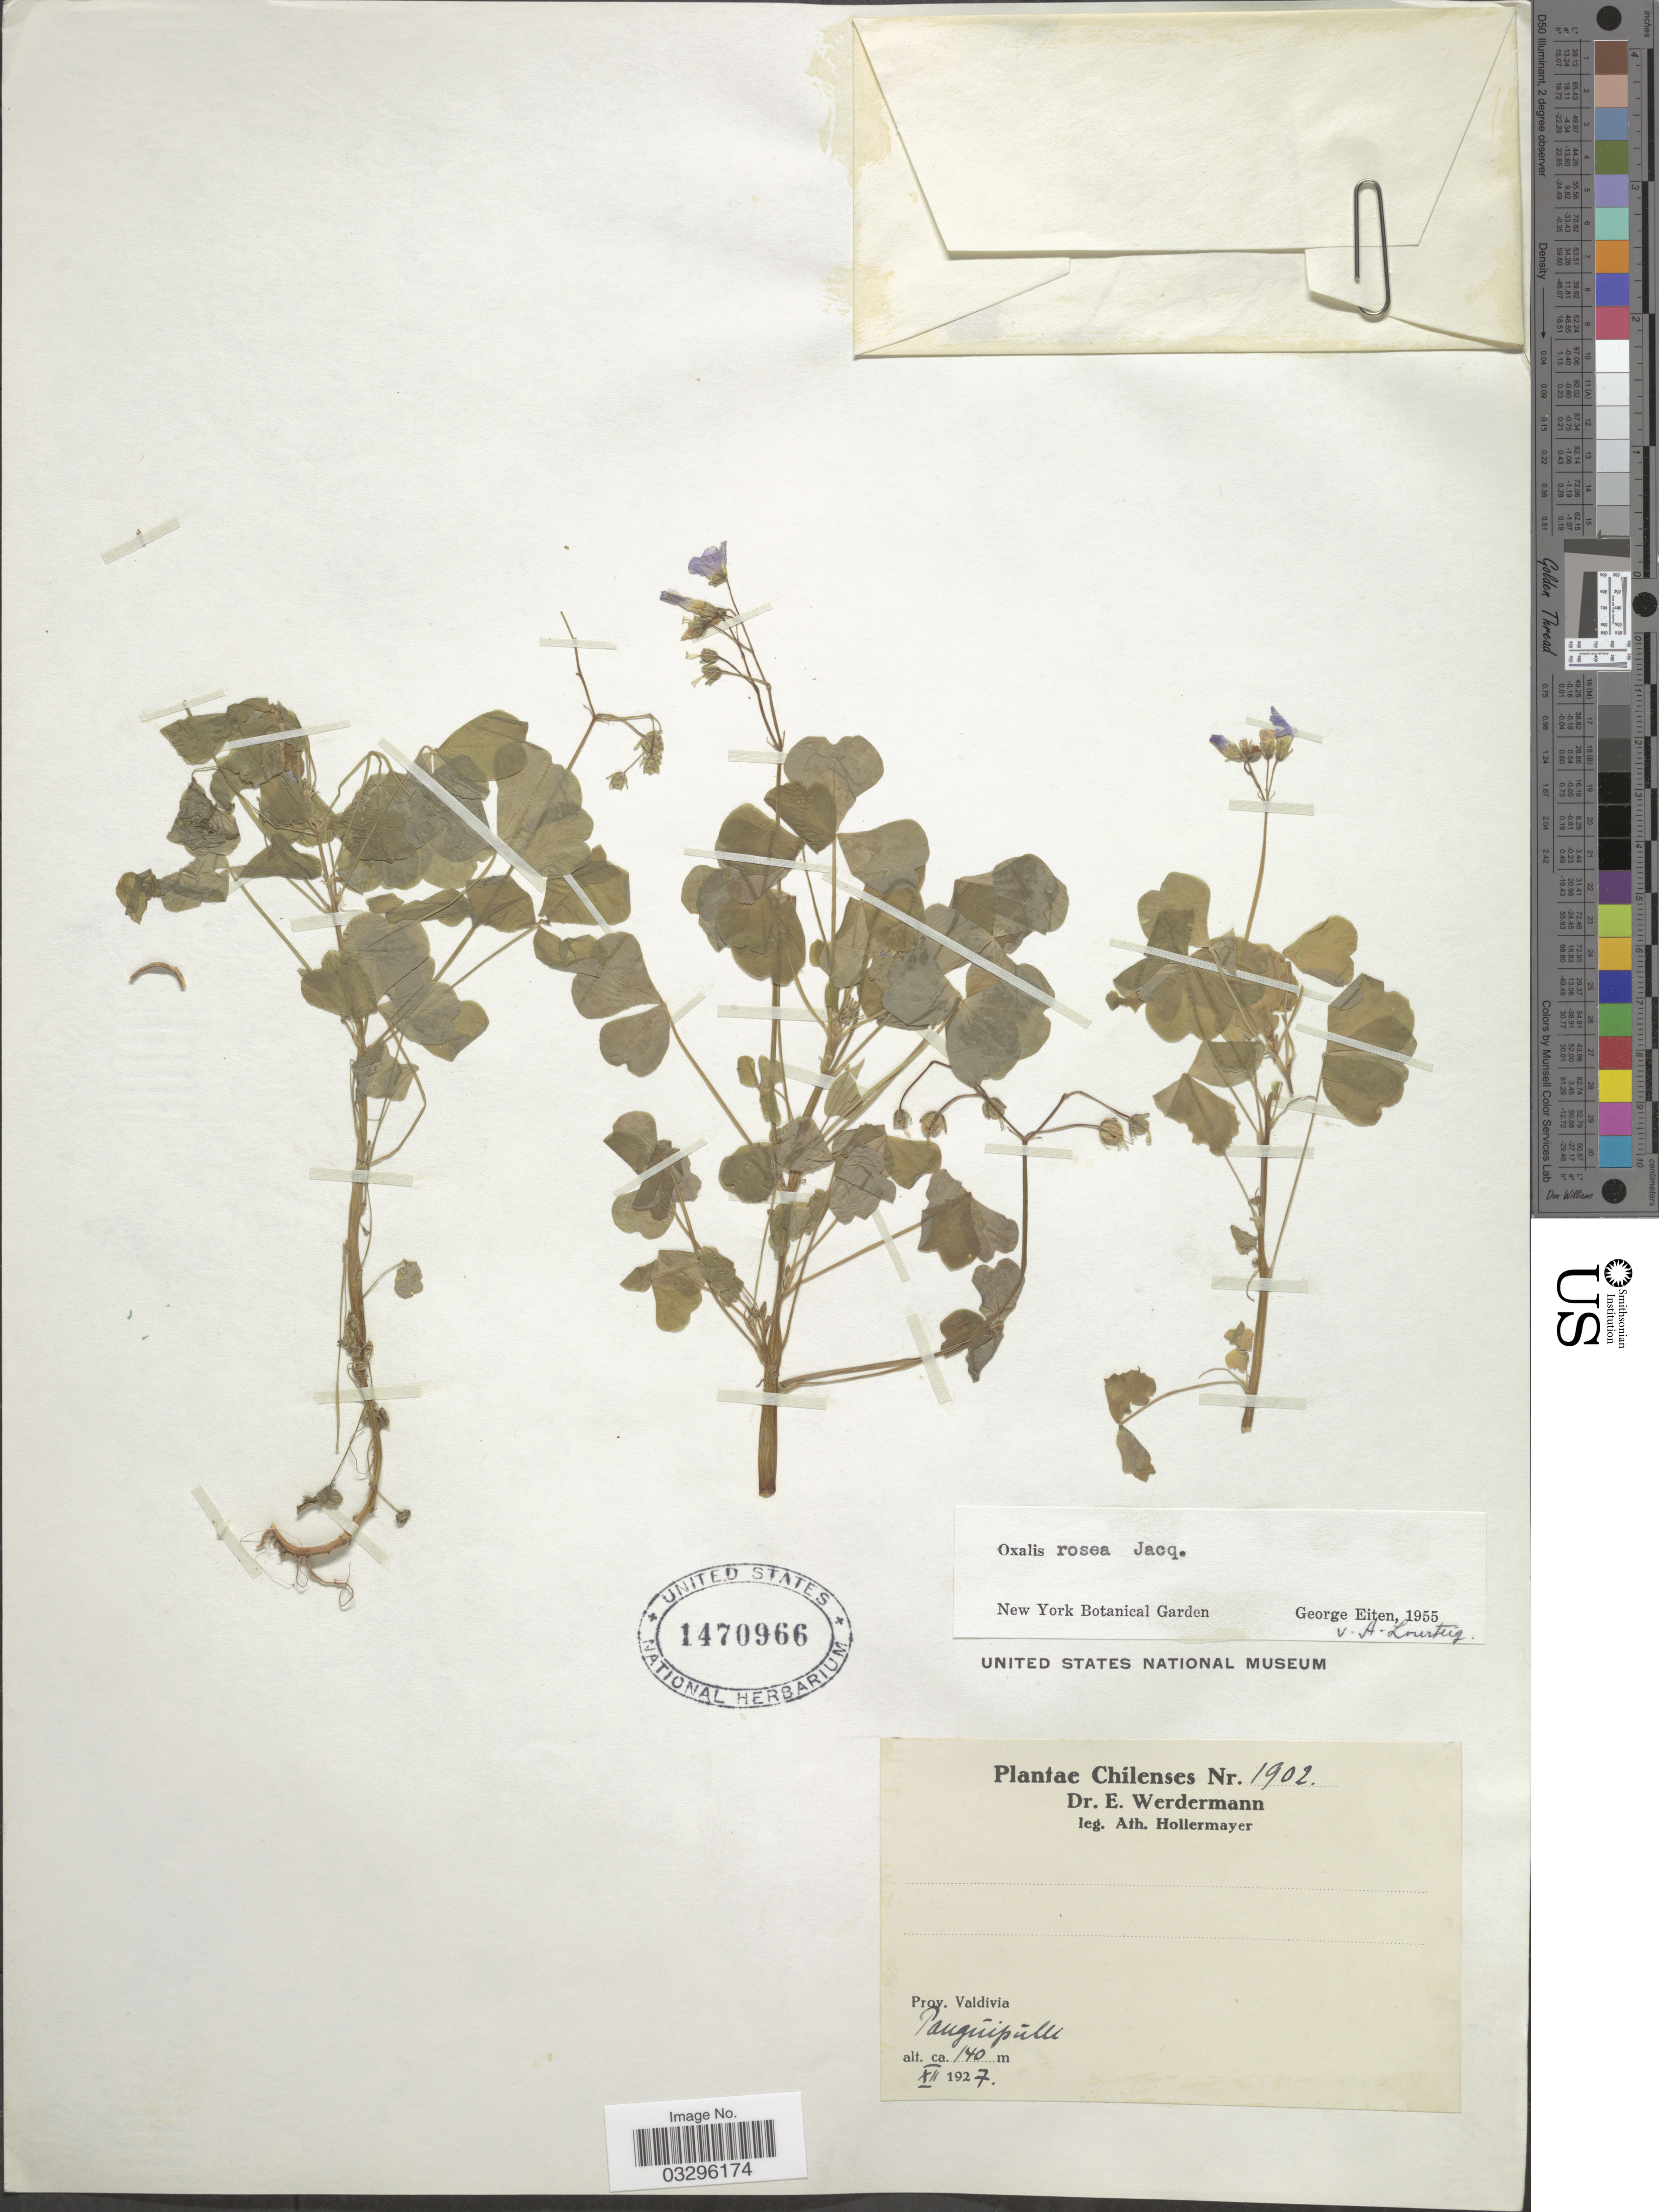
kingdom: Plantae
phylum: Tracheophyta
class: Magnoliopsida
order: Oxalidales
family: Oxalidaceae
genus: Oxalis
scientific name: Oxalis rosea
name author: Jacq.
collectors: A. Hollermayer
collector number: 1902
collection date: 1927-12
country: Chile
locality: Prov. Valdivia. Pangúipúlli.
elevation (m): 140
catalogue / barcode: US 1470966